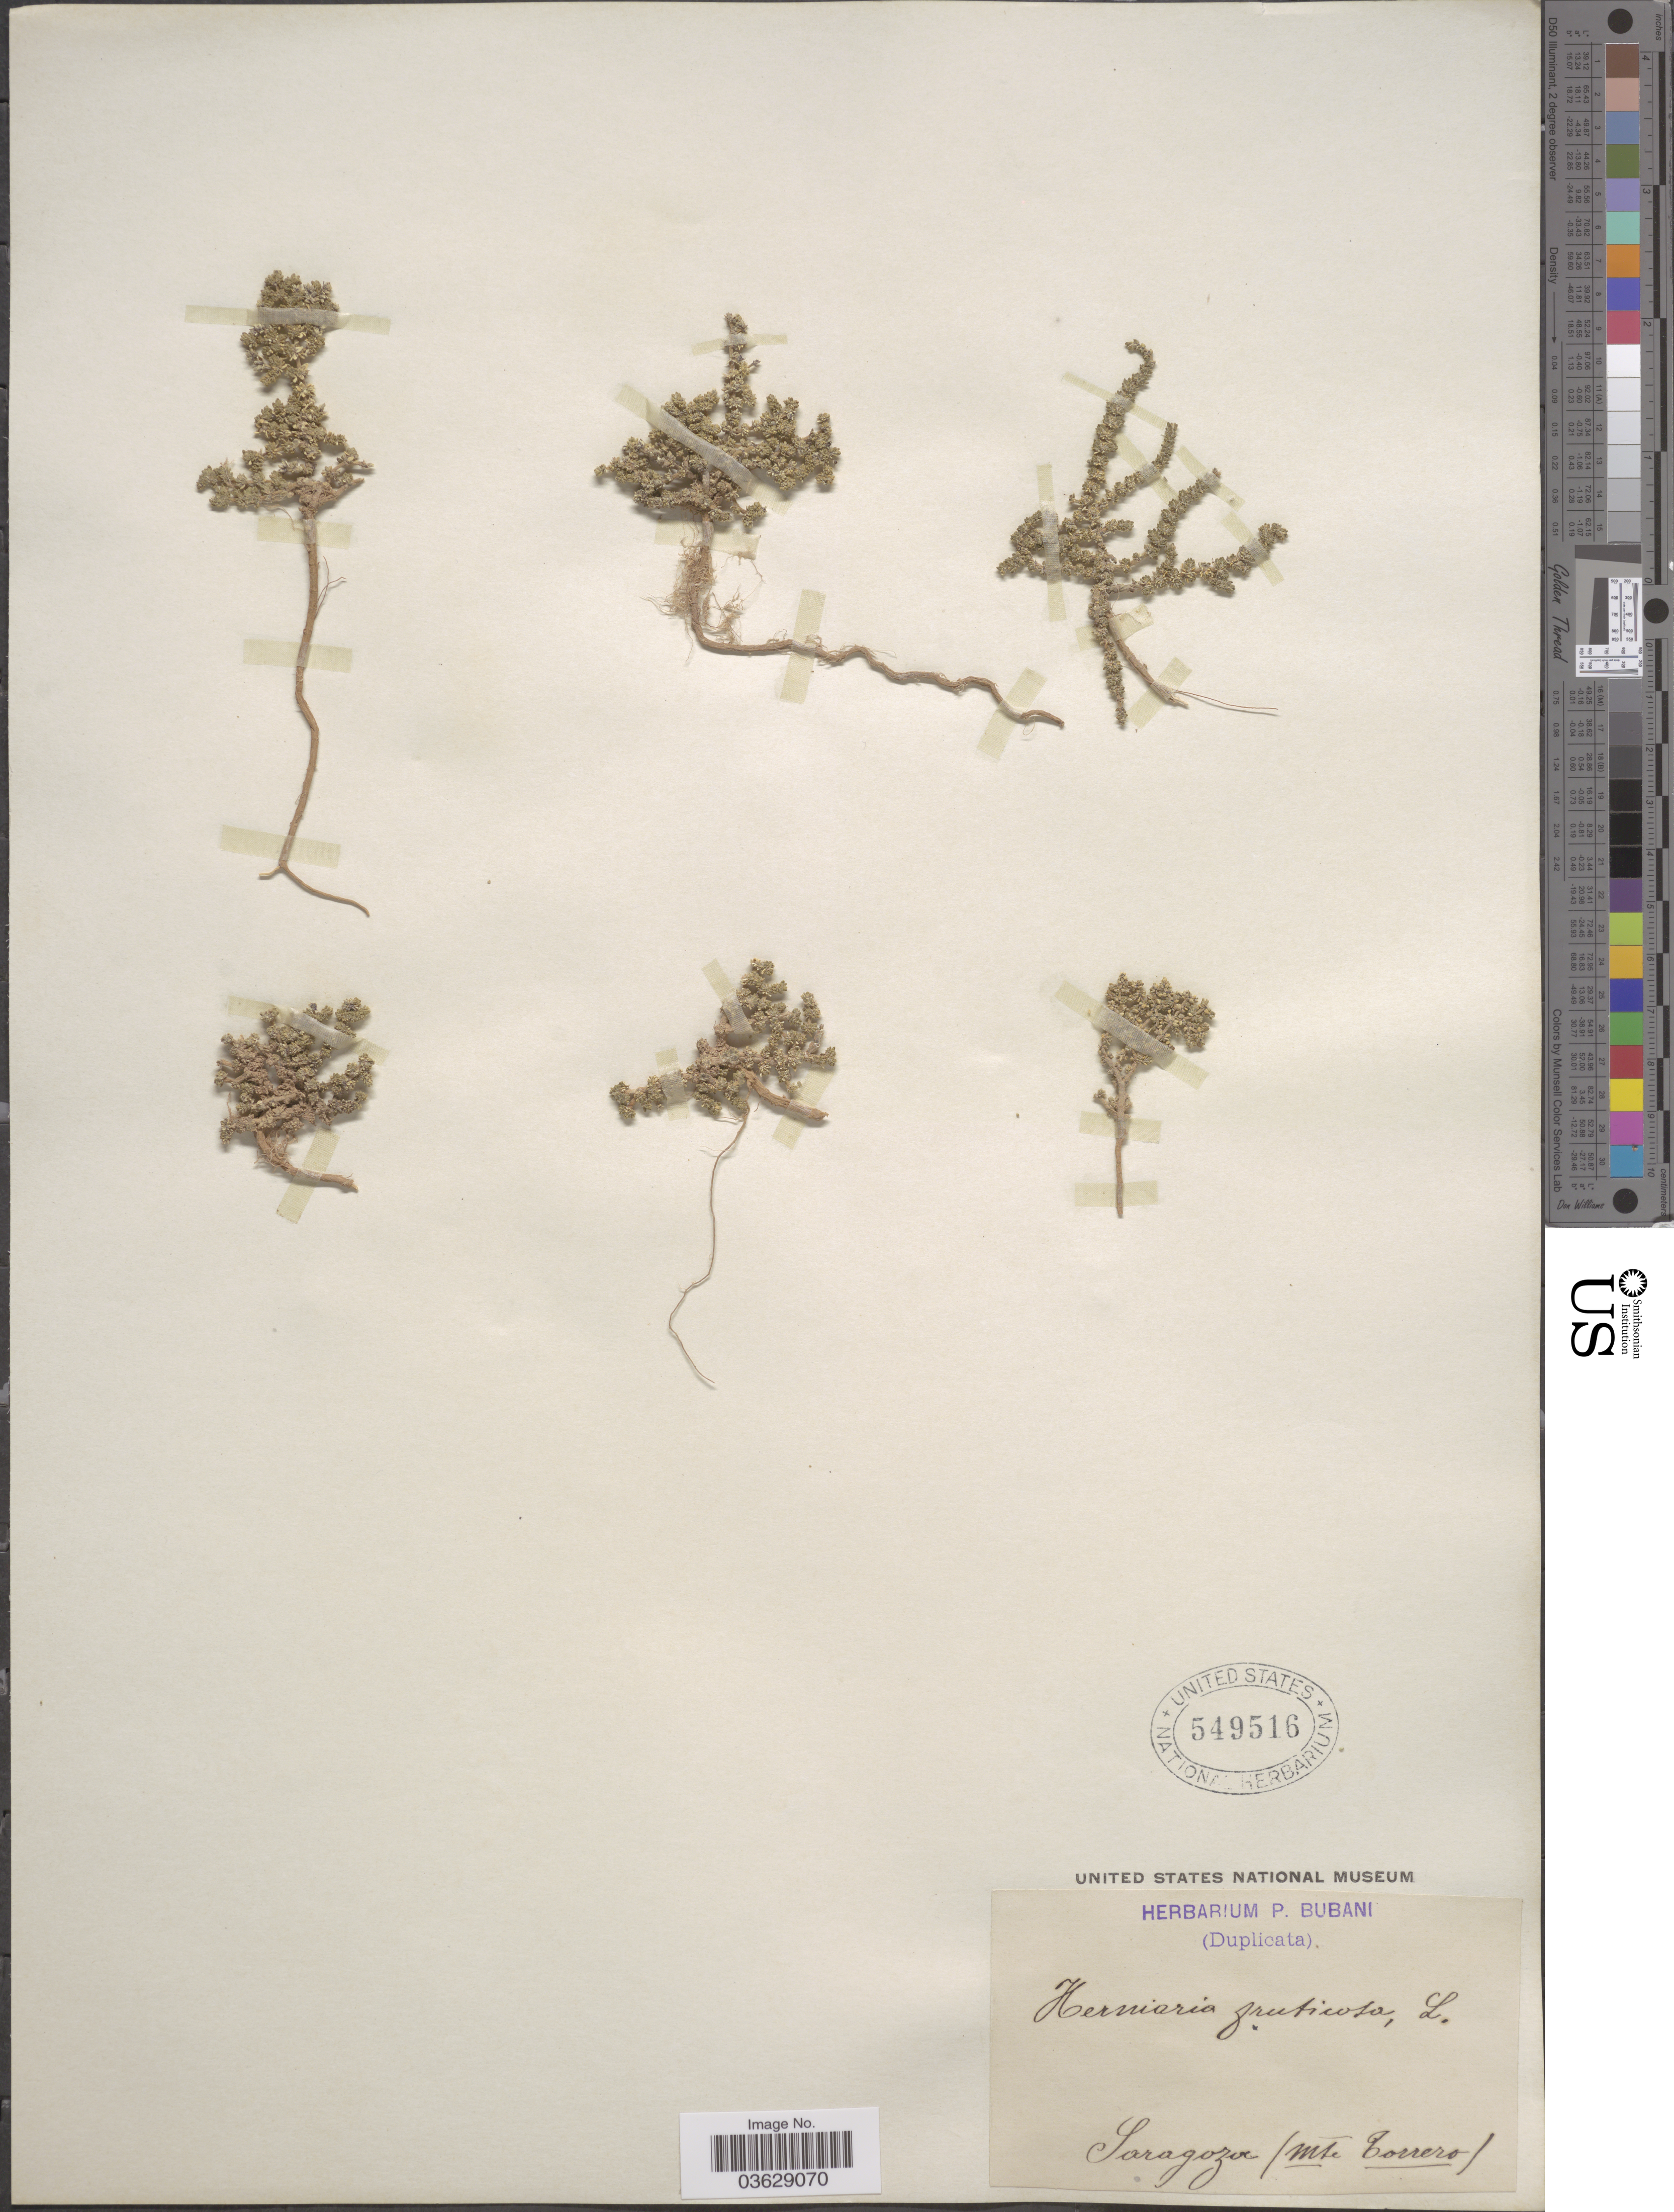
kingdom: Plantae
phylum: Tracheophyta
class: Magnoliopsida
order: Caryophyllales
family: Caryophyllaceae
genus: Herniaria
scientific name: Herniaria fruticosa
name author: L.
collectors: ex herb. P. Bubani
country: Spain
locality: Saragoza (Mte Torrero).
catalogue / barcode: US 549516